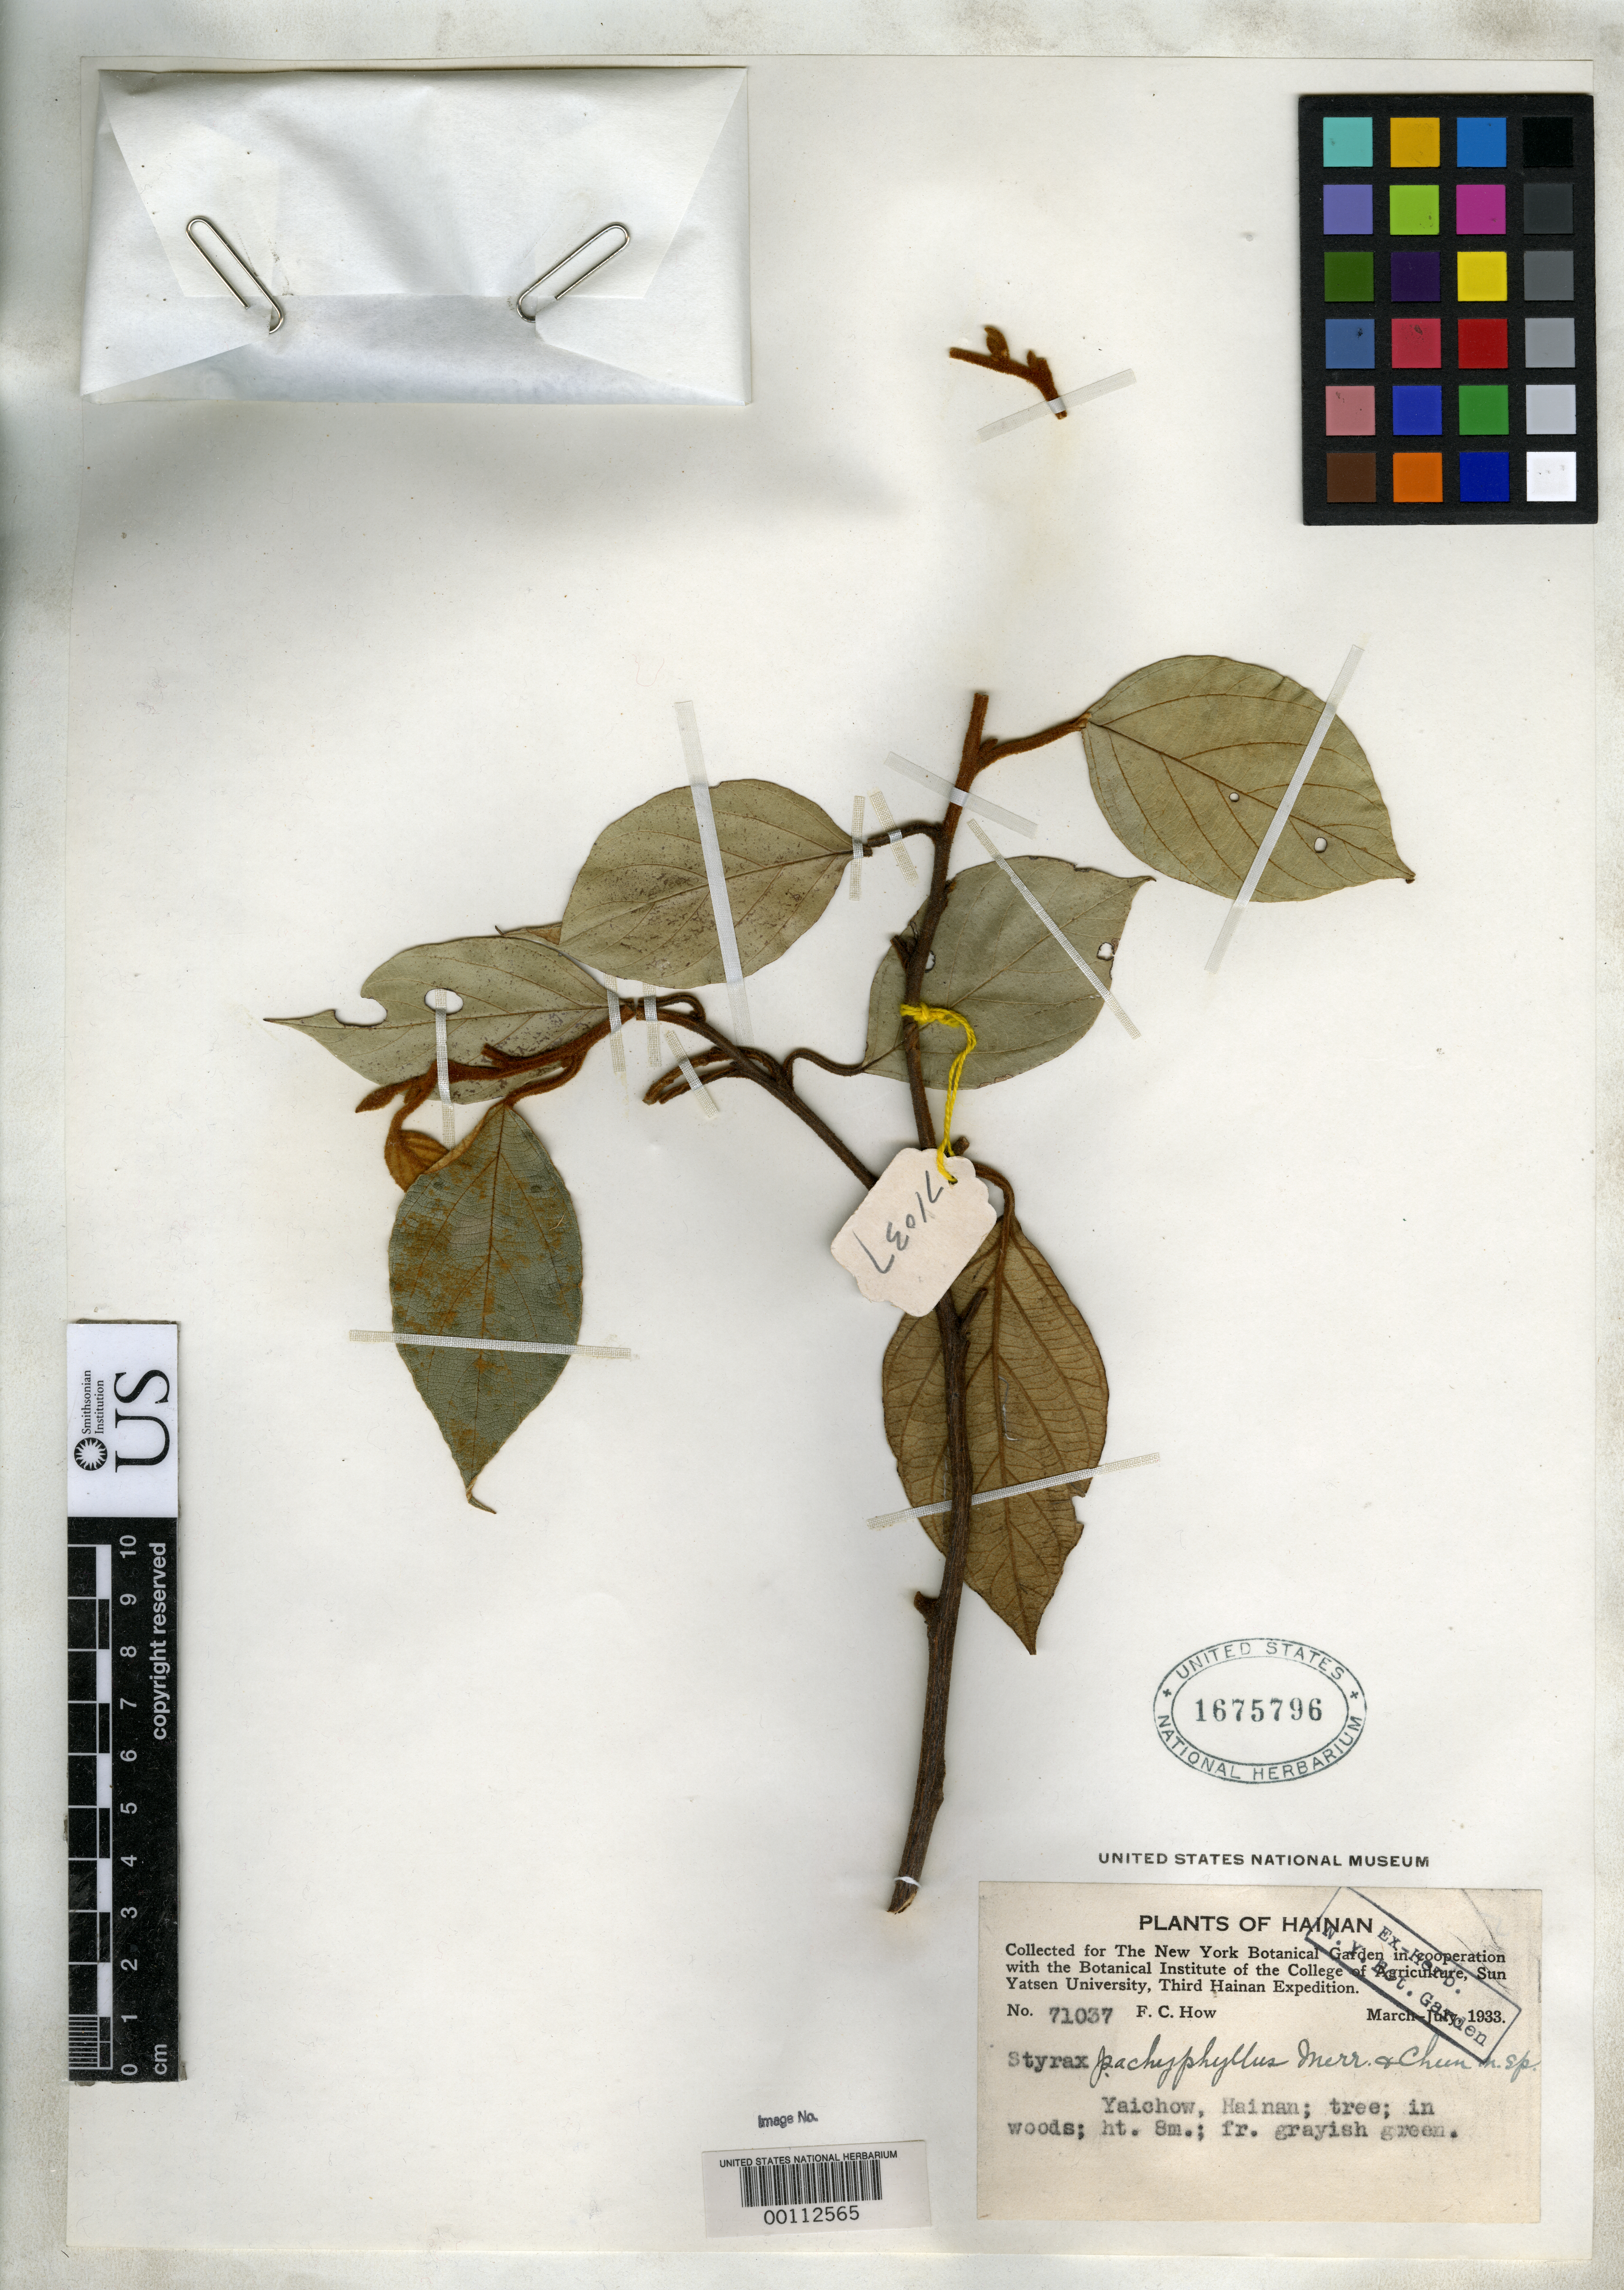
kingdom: Plantae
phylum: Tracheophyta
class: Magnoliopsida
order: Ericales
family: Styracaceae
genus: Styrax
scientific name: Styrax pachyphyllus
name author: Merr. & Chun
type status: Isotype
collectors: F. How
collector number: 71037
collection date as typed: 16 Jul 1933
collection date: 1933-07-16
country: China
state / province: Hainan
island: Hainan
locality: Yaichow, Ngaiyuen.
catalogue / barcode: US 1675796